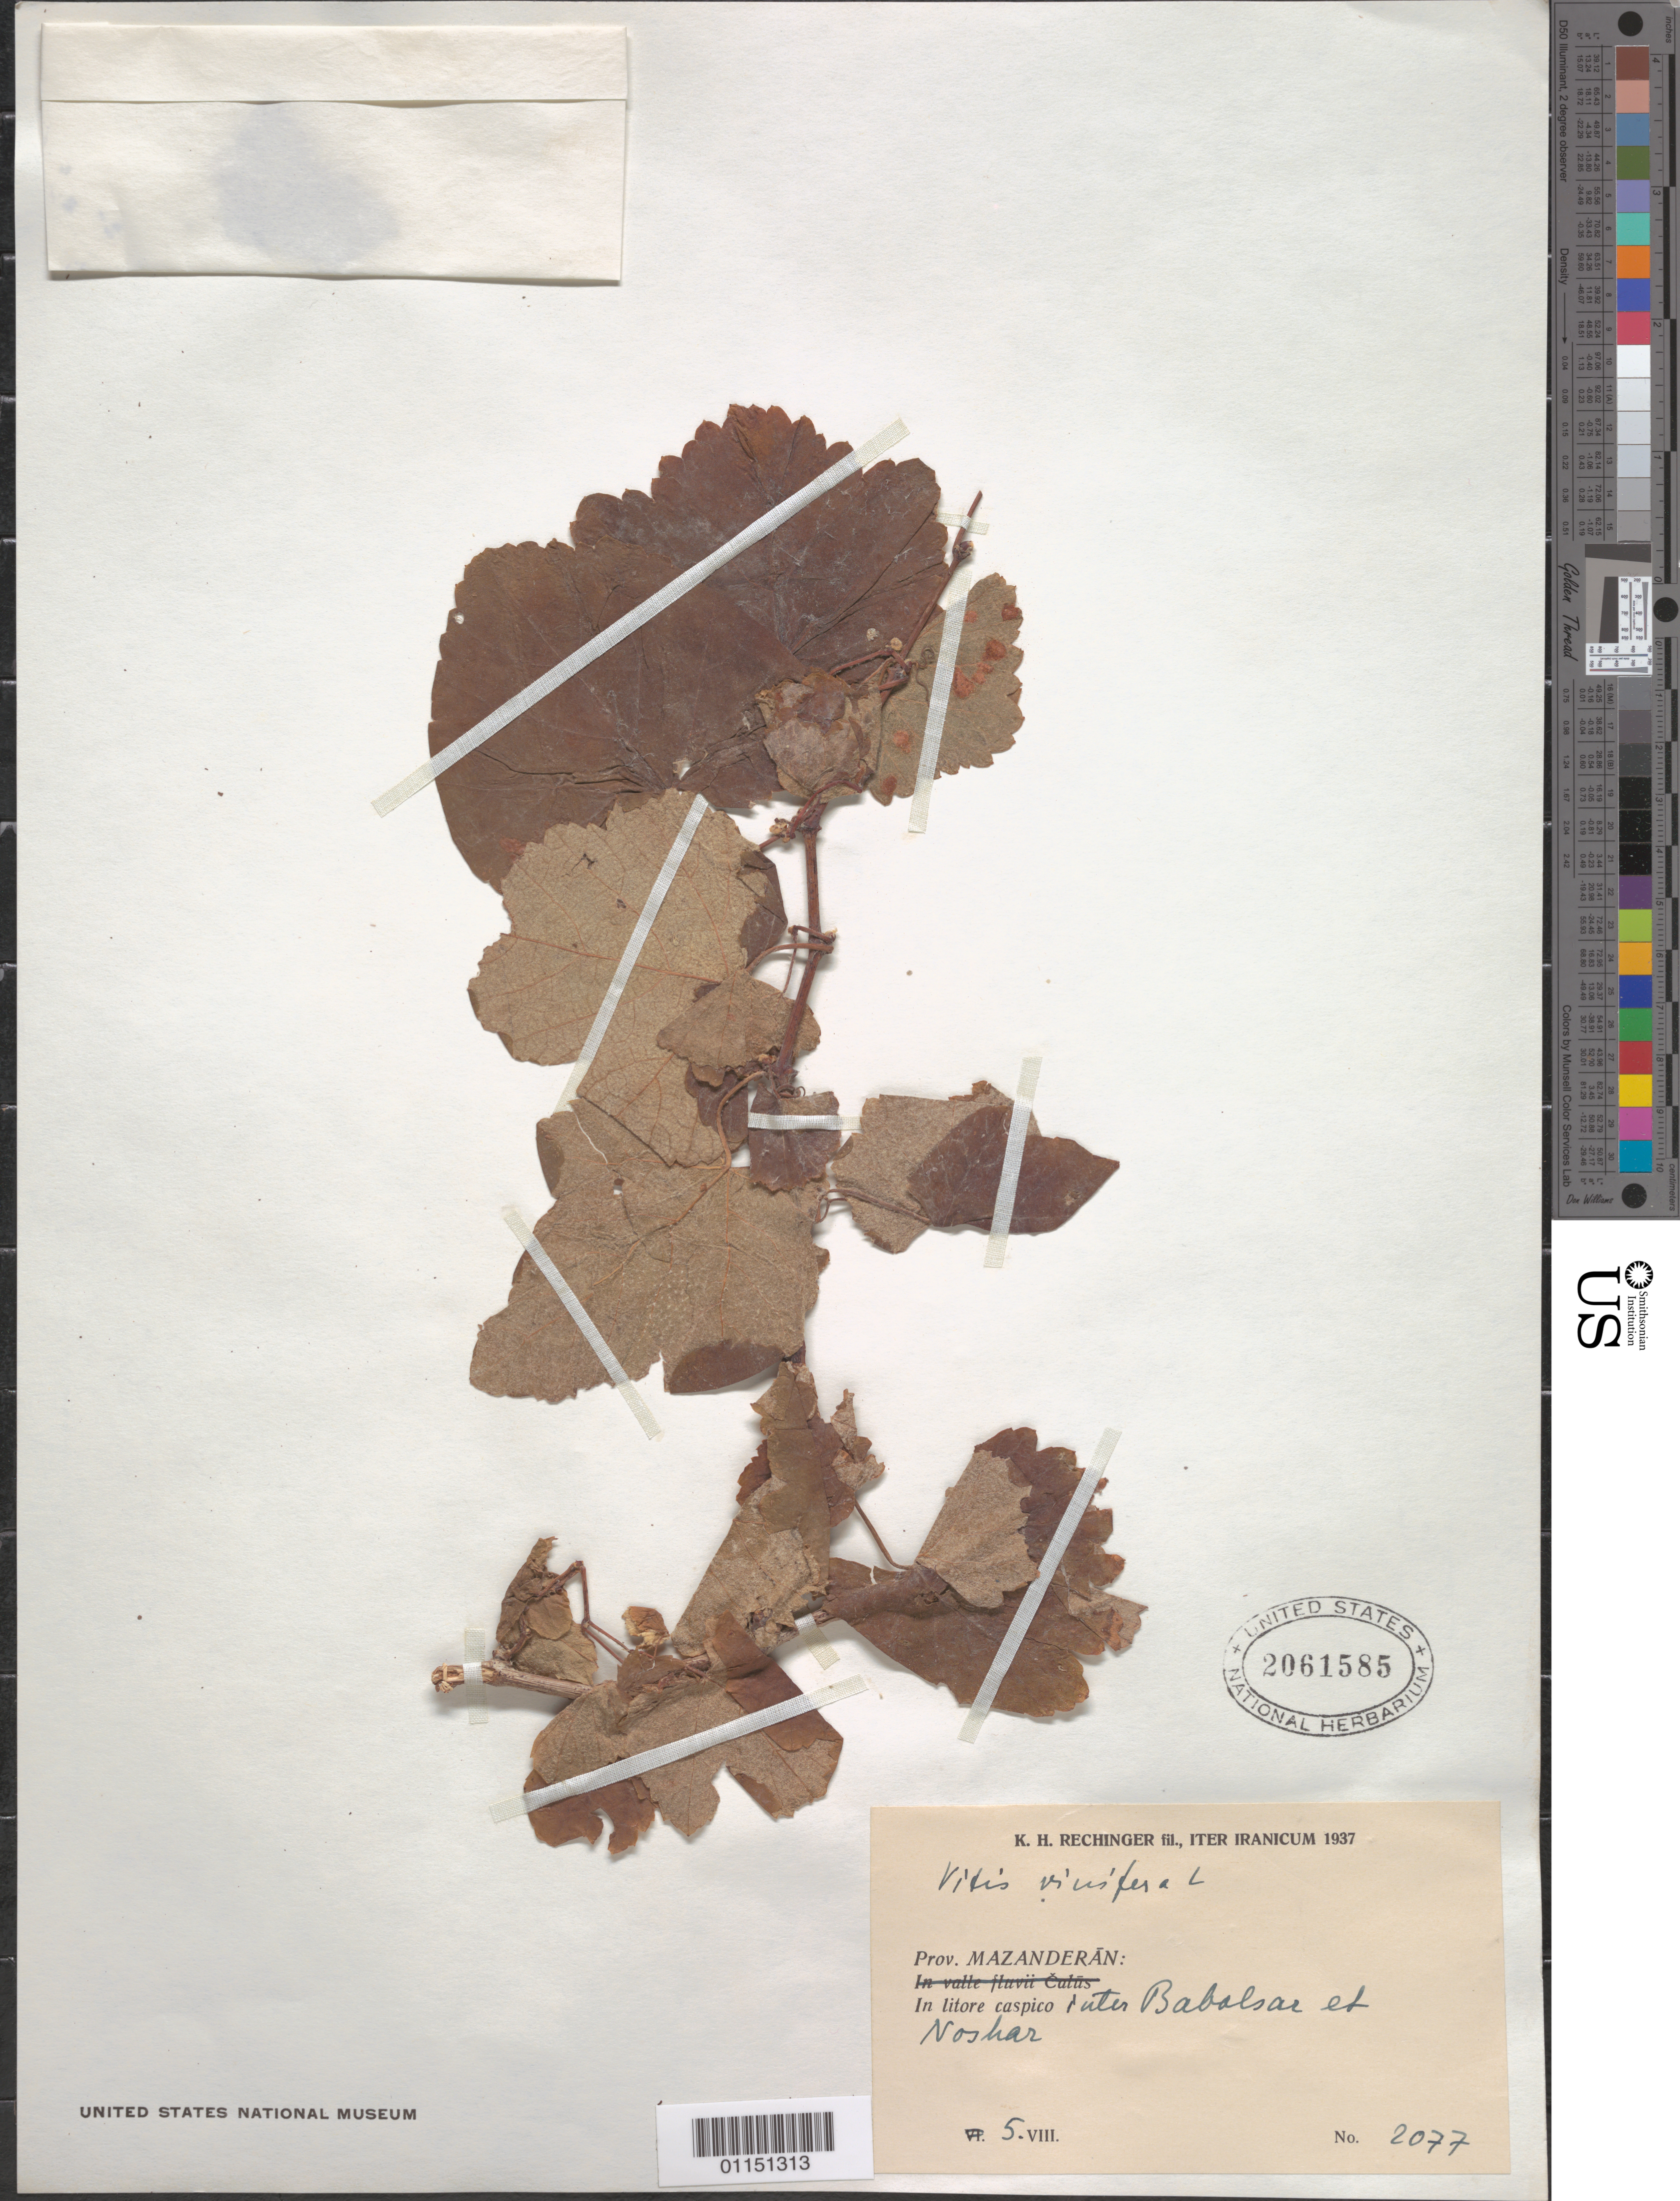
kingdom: Plantae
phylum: Tracheophyta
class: Magnoliopsida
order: Vitales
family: Vitaceae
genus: Vitis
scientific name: Vitis vinifera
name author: L.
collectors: K. H. Rechinger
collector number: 2077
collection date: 1937-08-05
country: Iran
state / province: Mazandaran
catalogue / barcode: US 2061585